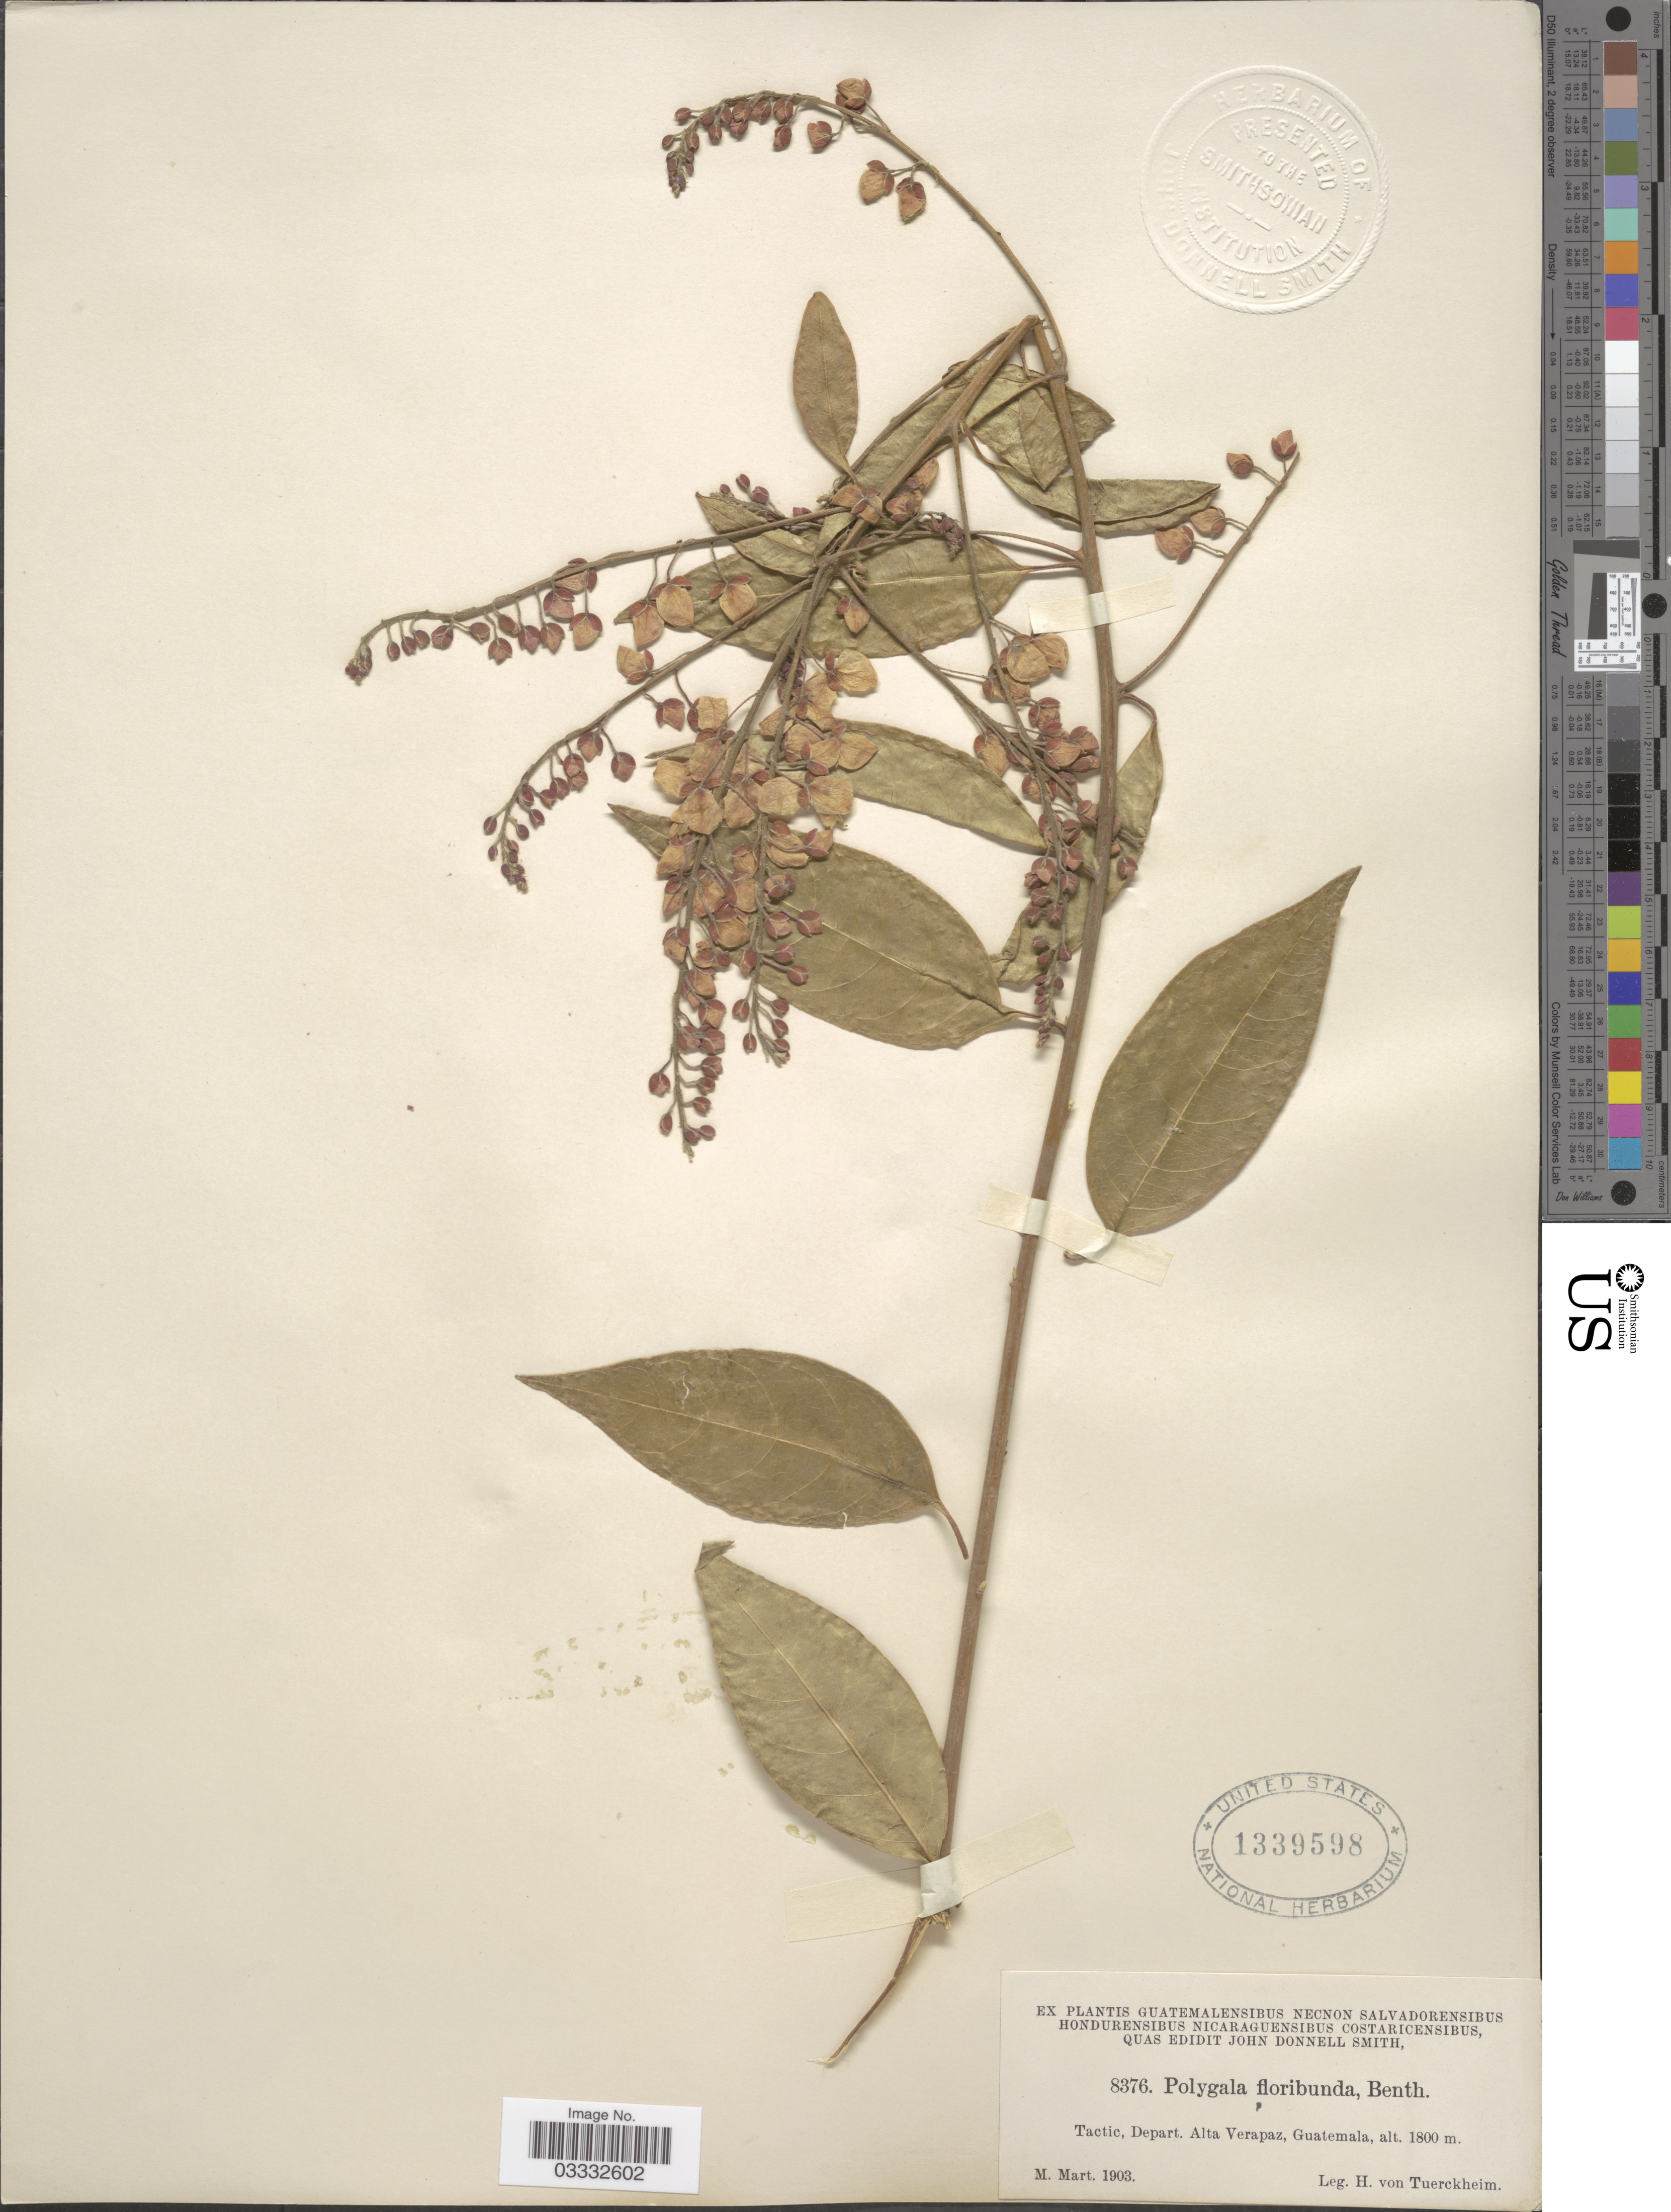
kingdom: Plantae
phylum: Tracheophyta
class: Magnoliopsida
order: Fabales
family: Polygalaceae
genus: Asemeia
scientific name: Asemeia floribunda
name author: (Benth.) J.F.B. Pastore & J.R. Abbott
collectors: H. von Tuerckheim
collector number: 8376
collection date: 1903-03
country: Guatemala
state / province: Alta Verapaz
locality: Tactic, Depart. Alta Verapaz.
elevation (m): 1800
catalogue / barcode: US 1339598